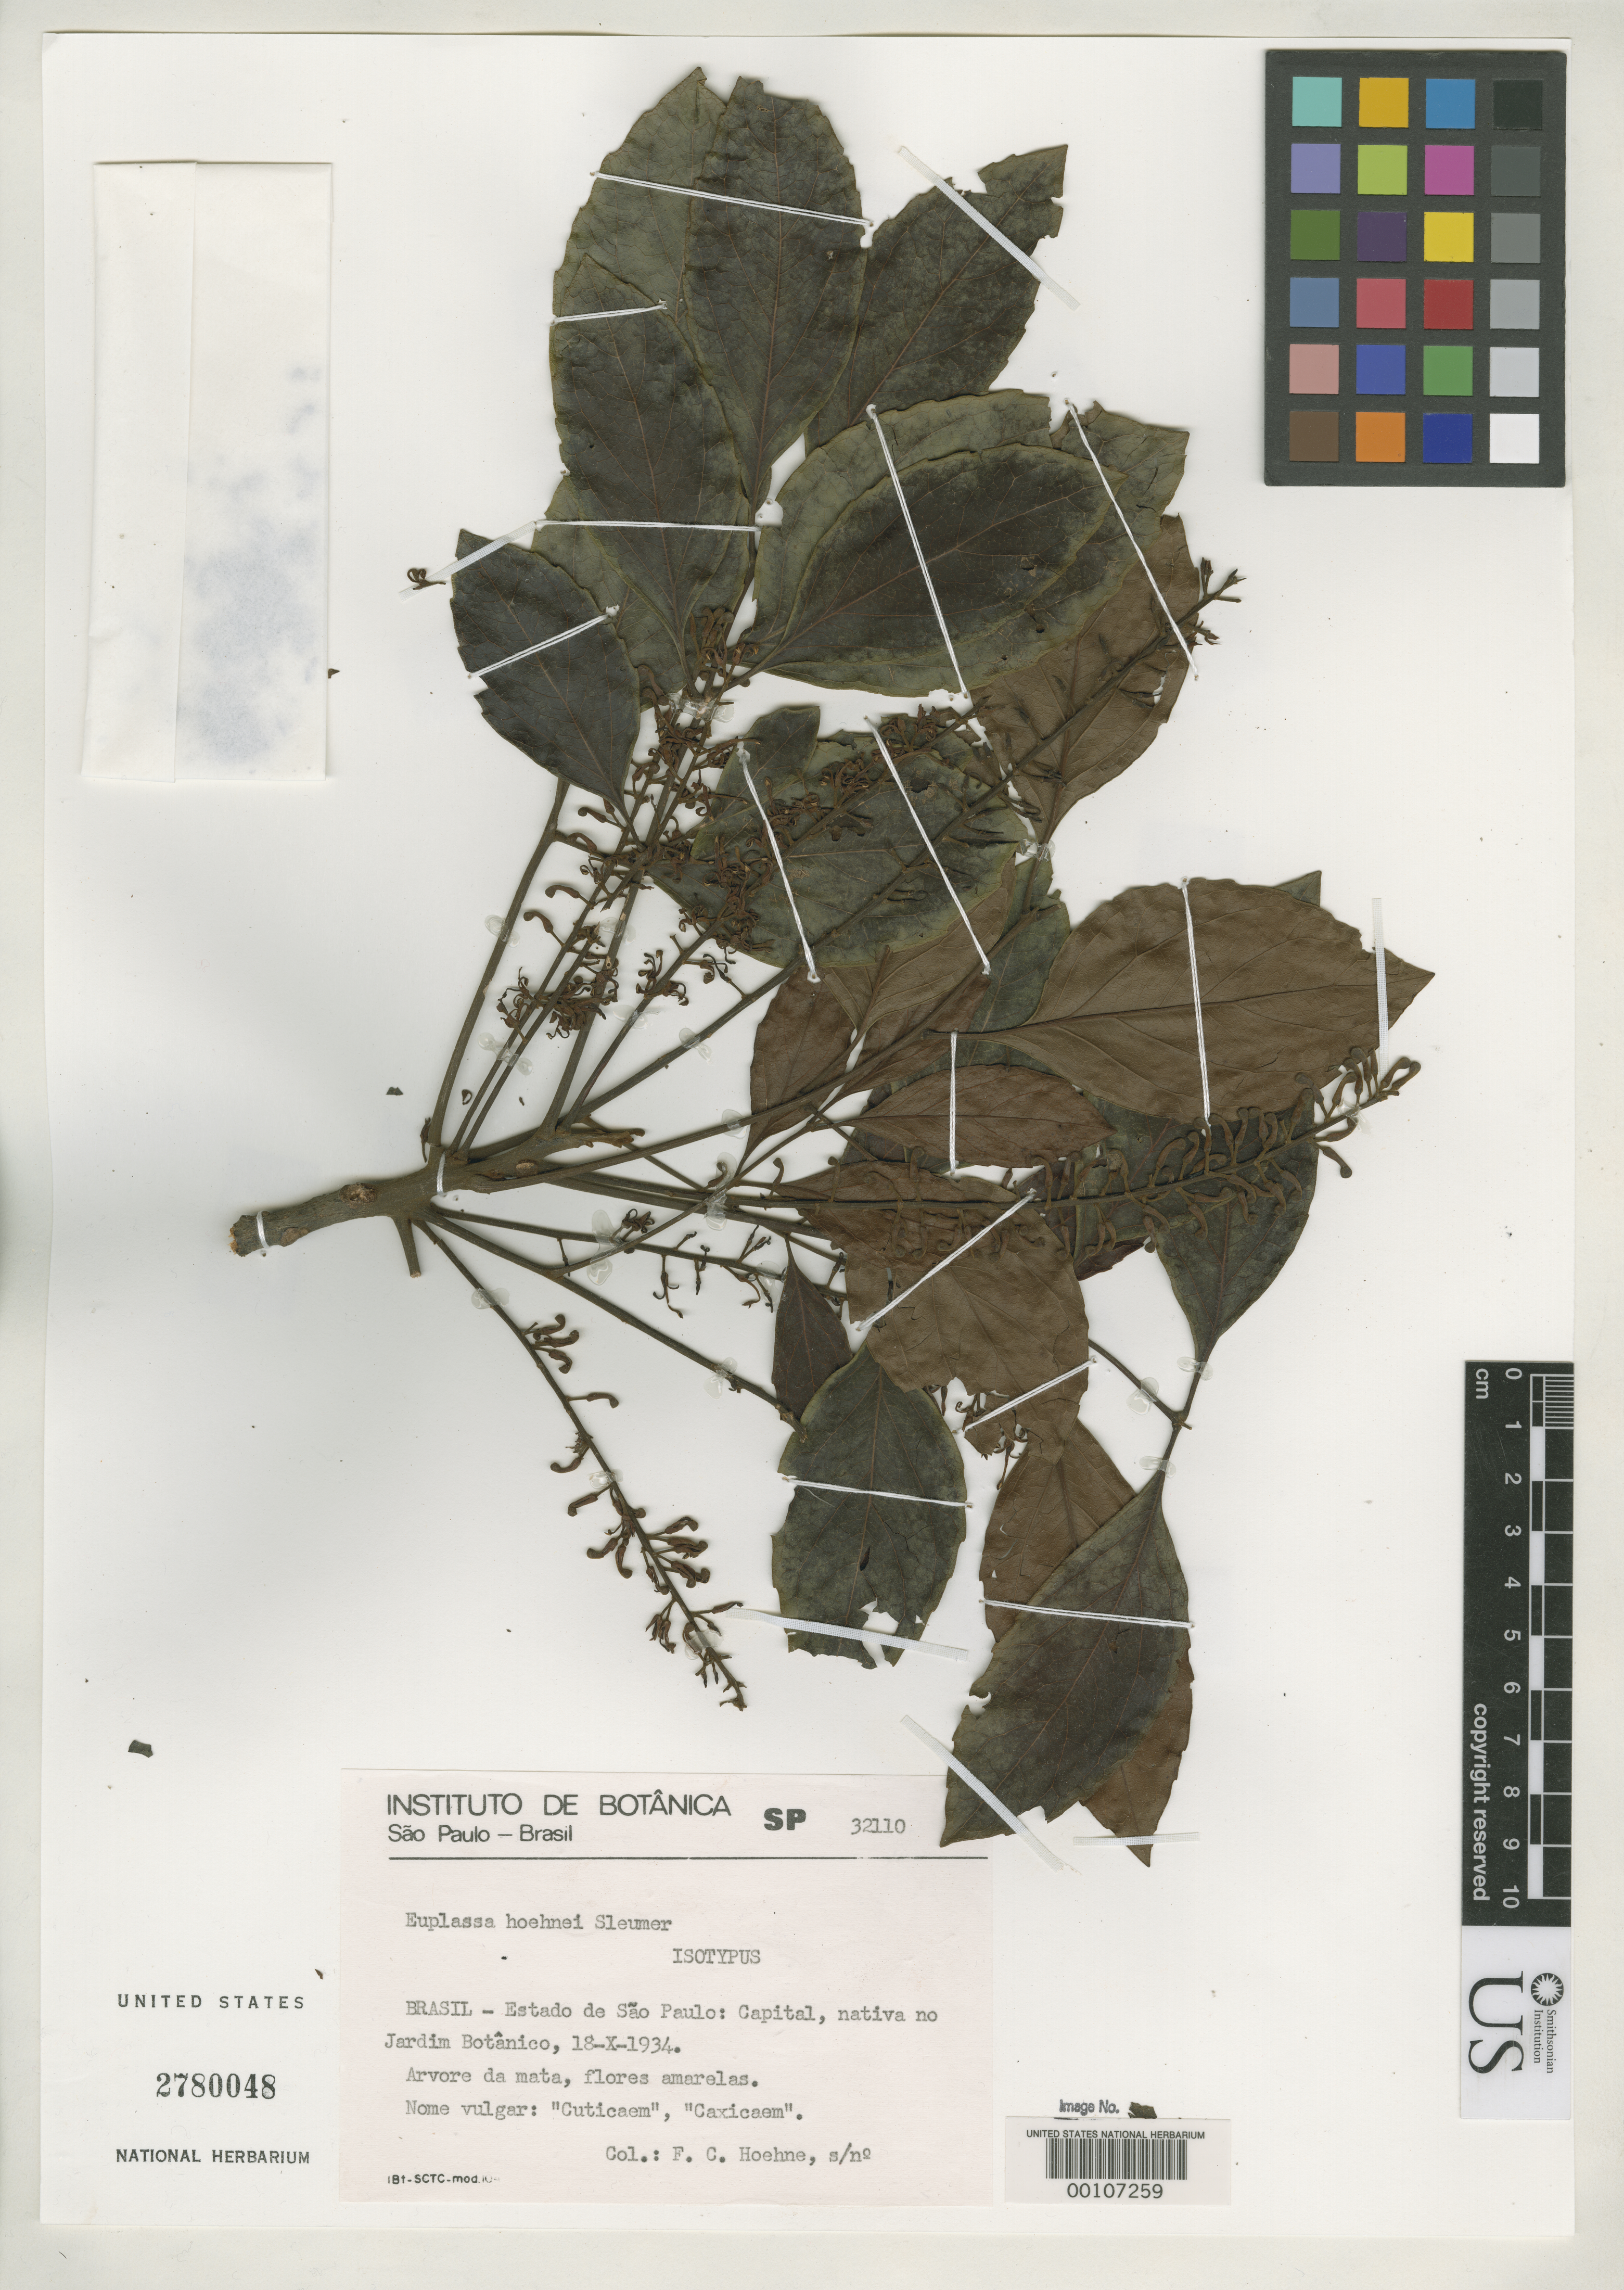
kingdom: Plantae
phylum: Tracheophyta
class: Magnoliopsida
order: Proteales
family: Proteaceae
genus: Euplassa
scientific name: Euplassa hoehnei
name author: Sleumer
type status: Isotype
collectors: F. C. Hoehne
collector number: SP 32110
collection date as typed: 18 Oct 1934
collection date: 1934-10-18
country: Brazil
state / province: São Paulo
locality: Sao Paulo.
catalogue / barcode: US 2780048